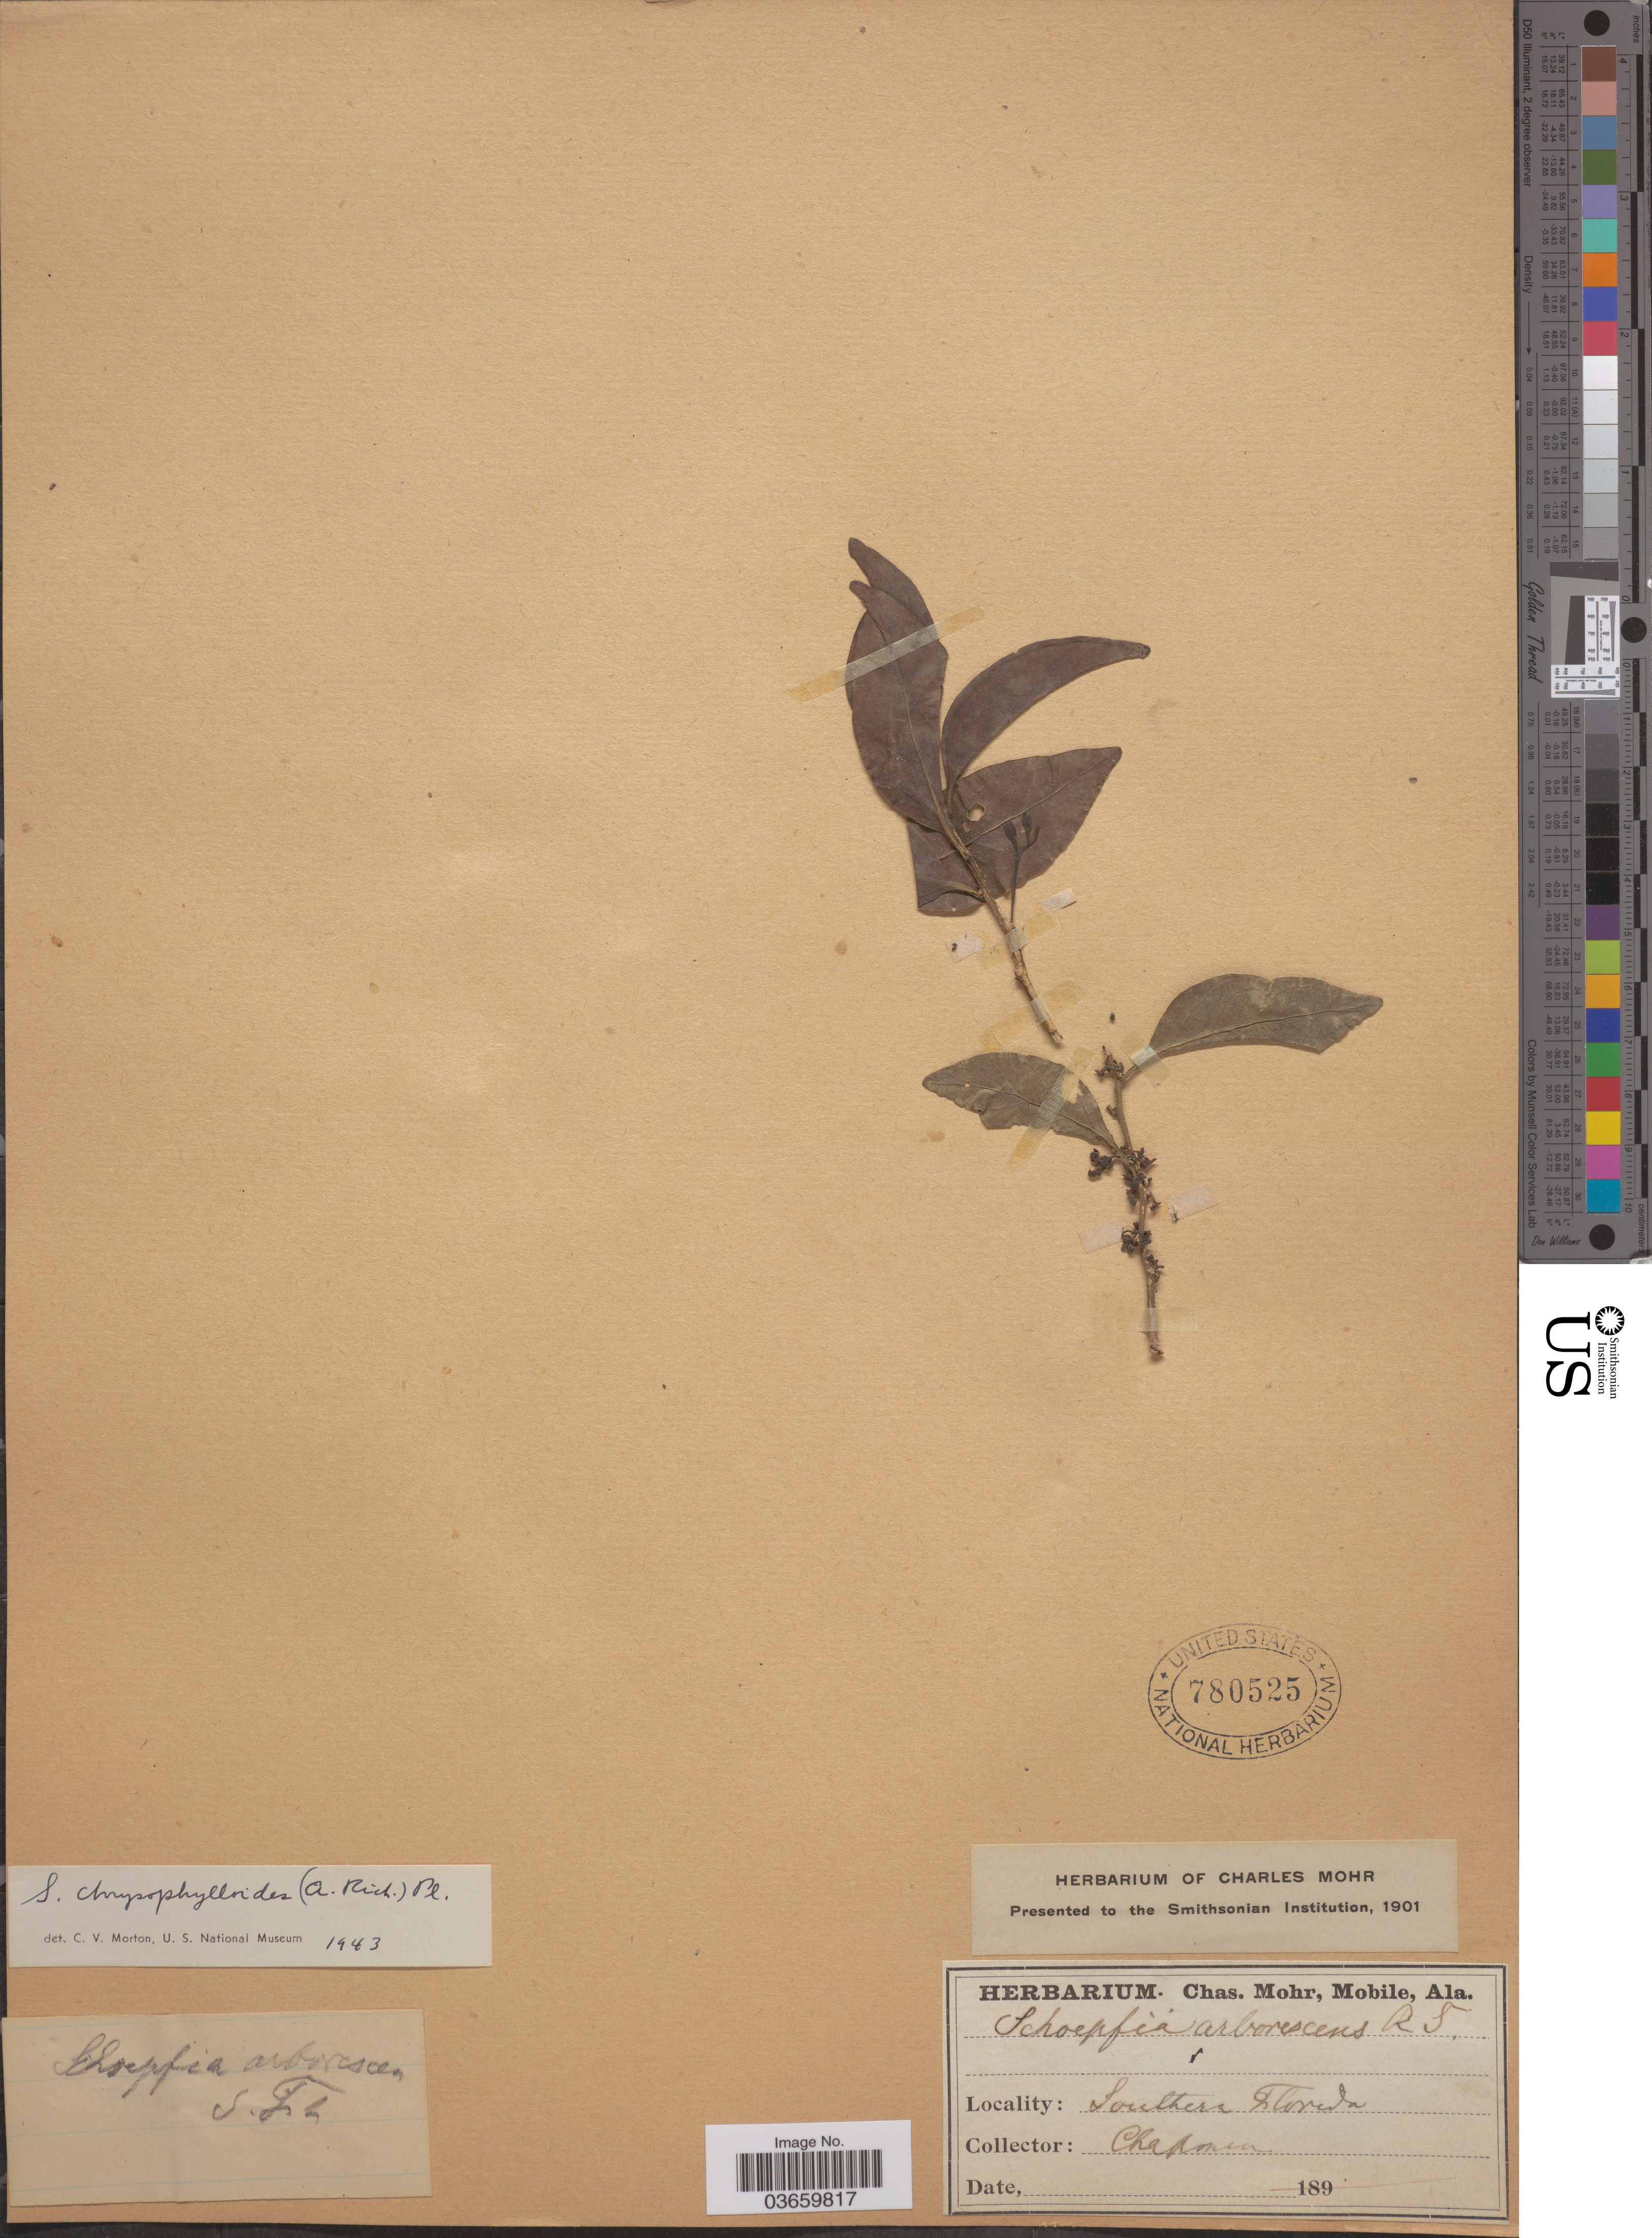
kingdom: Plantae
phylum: Tracheophyta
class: Magnoliopsida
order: Santalales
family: Schoepfiaceae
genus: Schoepfia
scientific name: Schoepfia chrysophylloides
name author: (A. Rich.) Planch.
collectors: A. Chapman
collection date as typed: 189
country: United States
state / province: Florida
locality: Southern Florida.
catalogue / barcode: US 780525